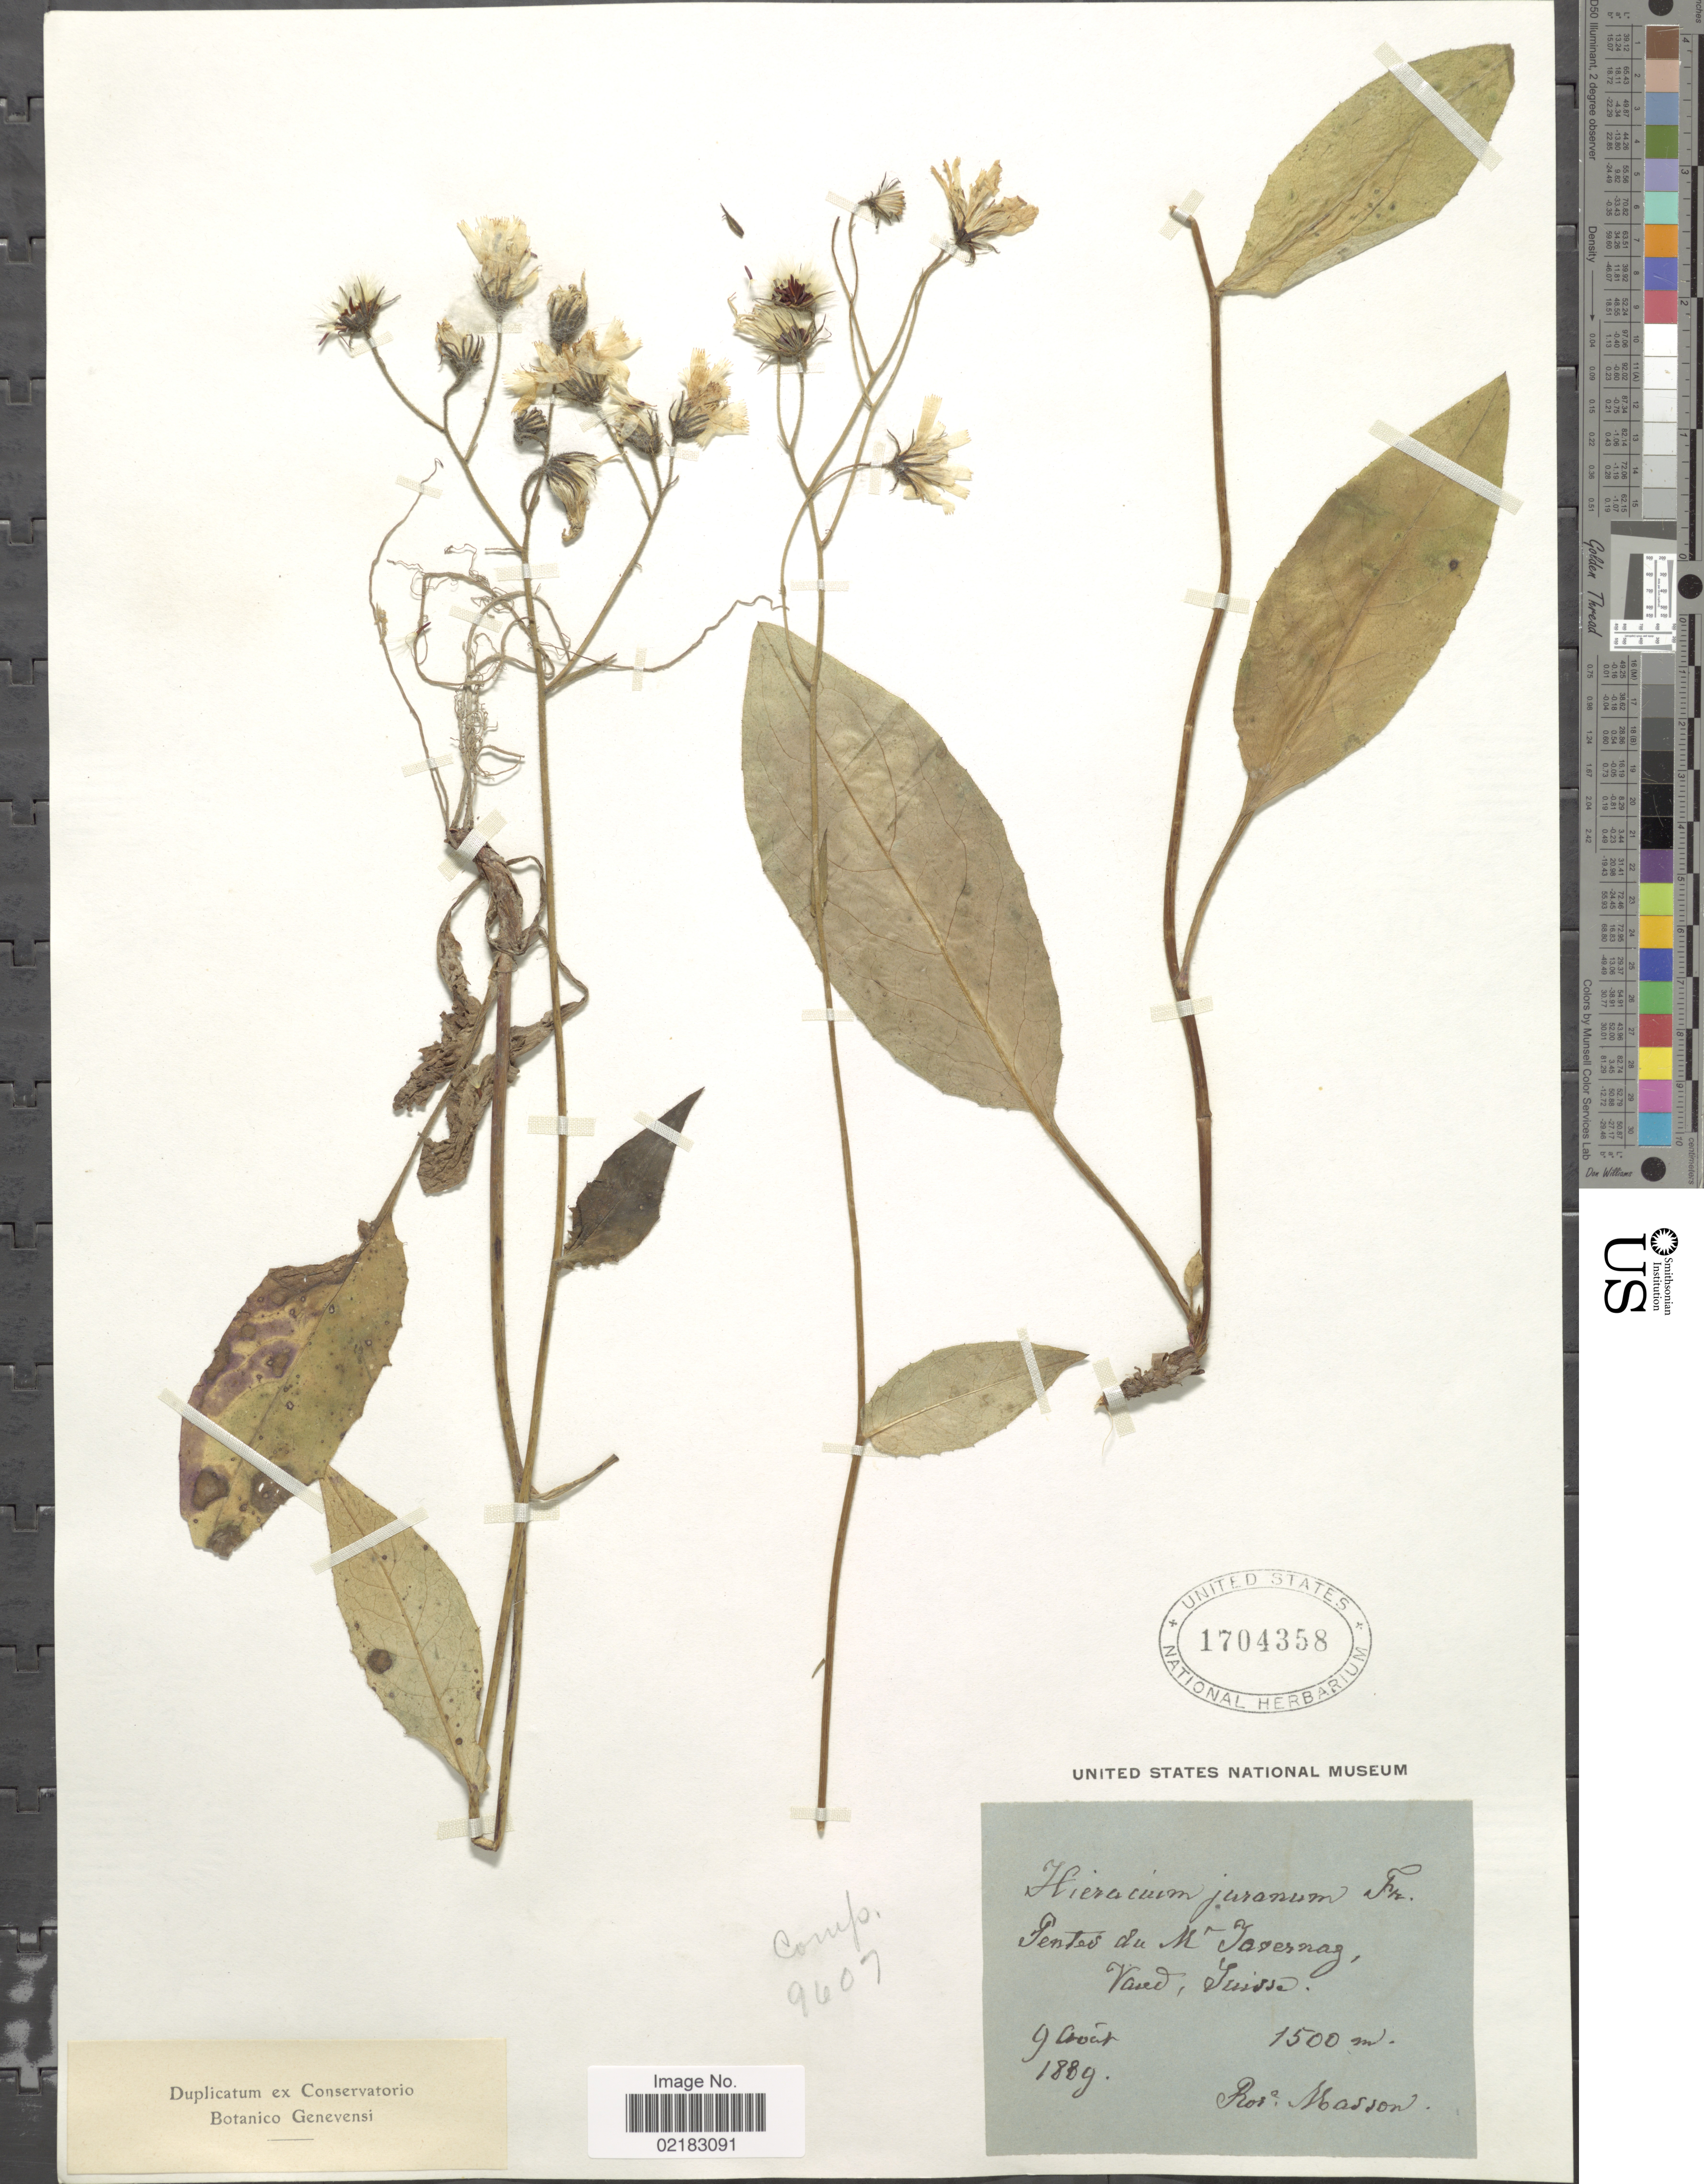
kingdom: Plantae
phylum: Tracheophyta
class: Magnoliopsida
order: Asterales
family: Asteraceae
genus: Hieracium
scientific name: Hieracium jurassicum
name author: Griseb.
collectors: R. Masson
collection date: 1889-04-09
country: Switzerland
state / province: Vaud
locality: Pentes de M. Javernaz, Vaud, Suisse.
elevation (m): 1500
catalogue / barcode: US 1704358